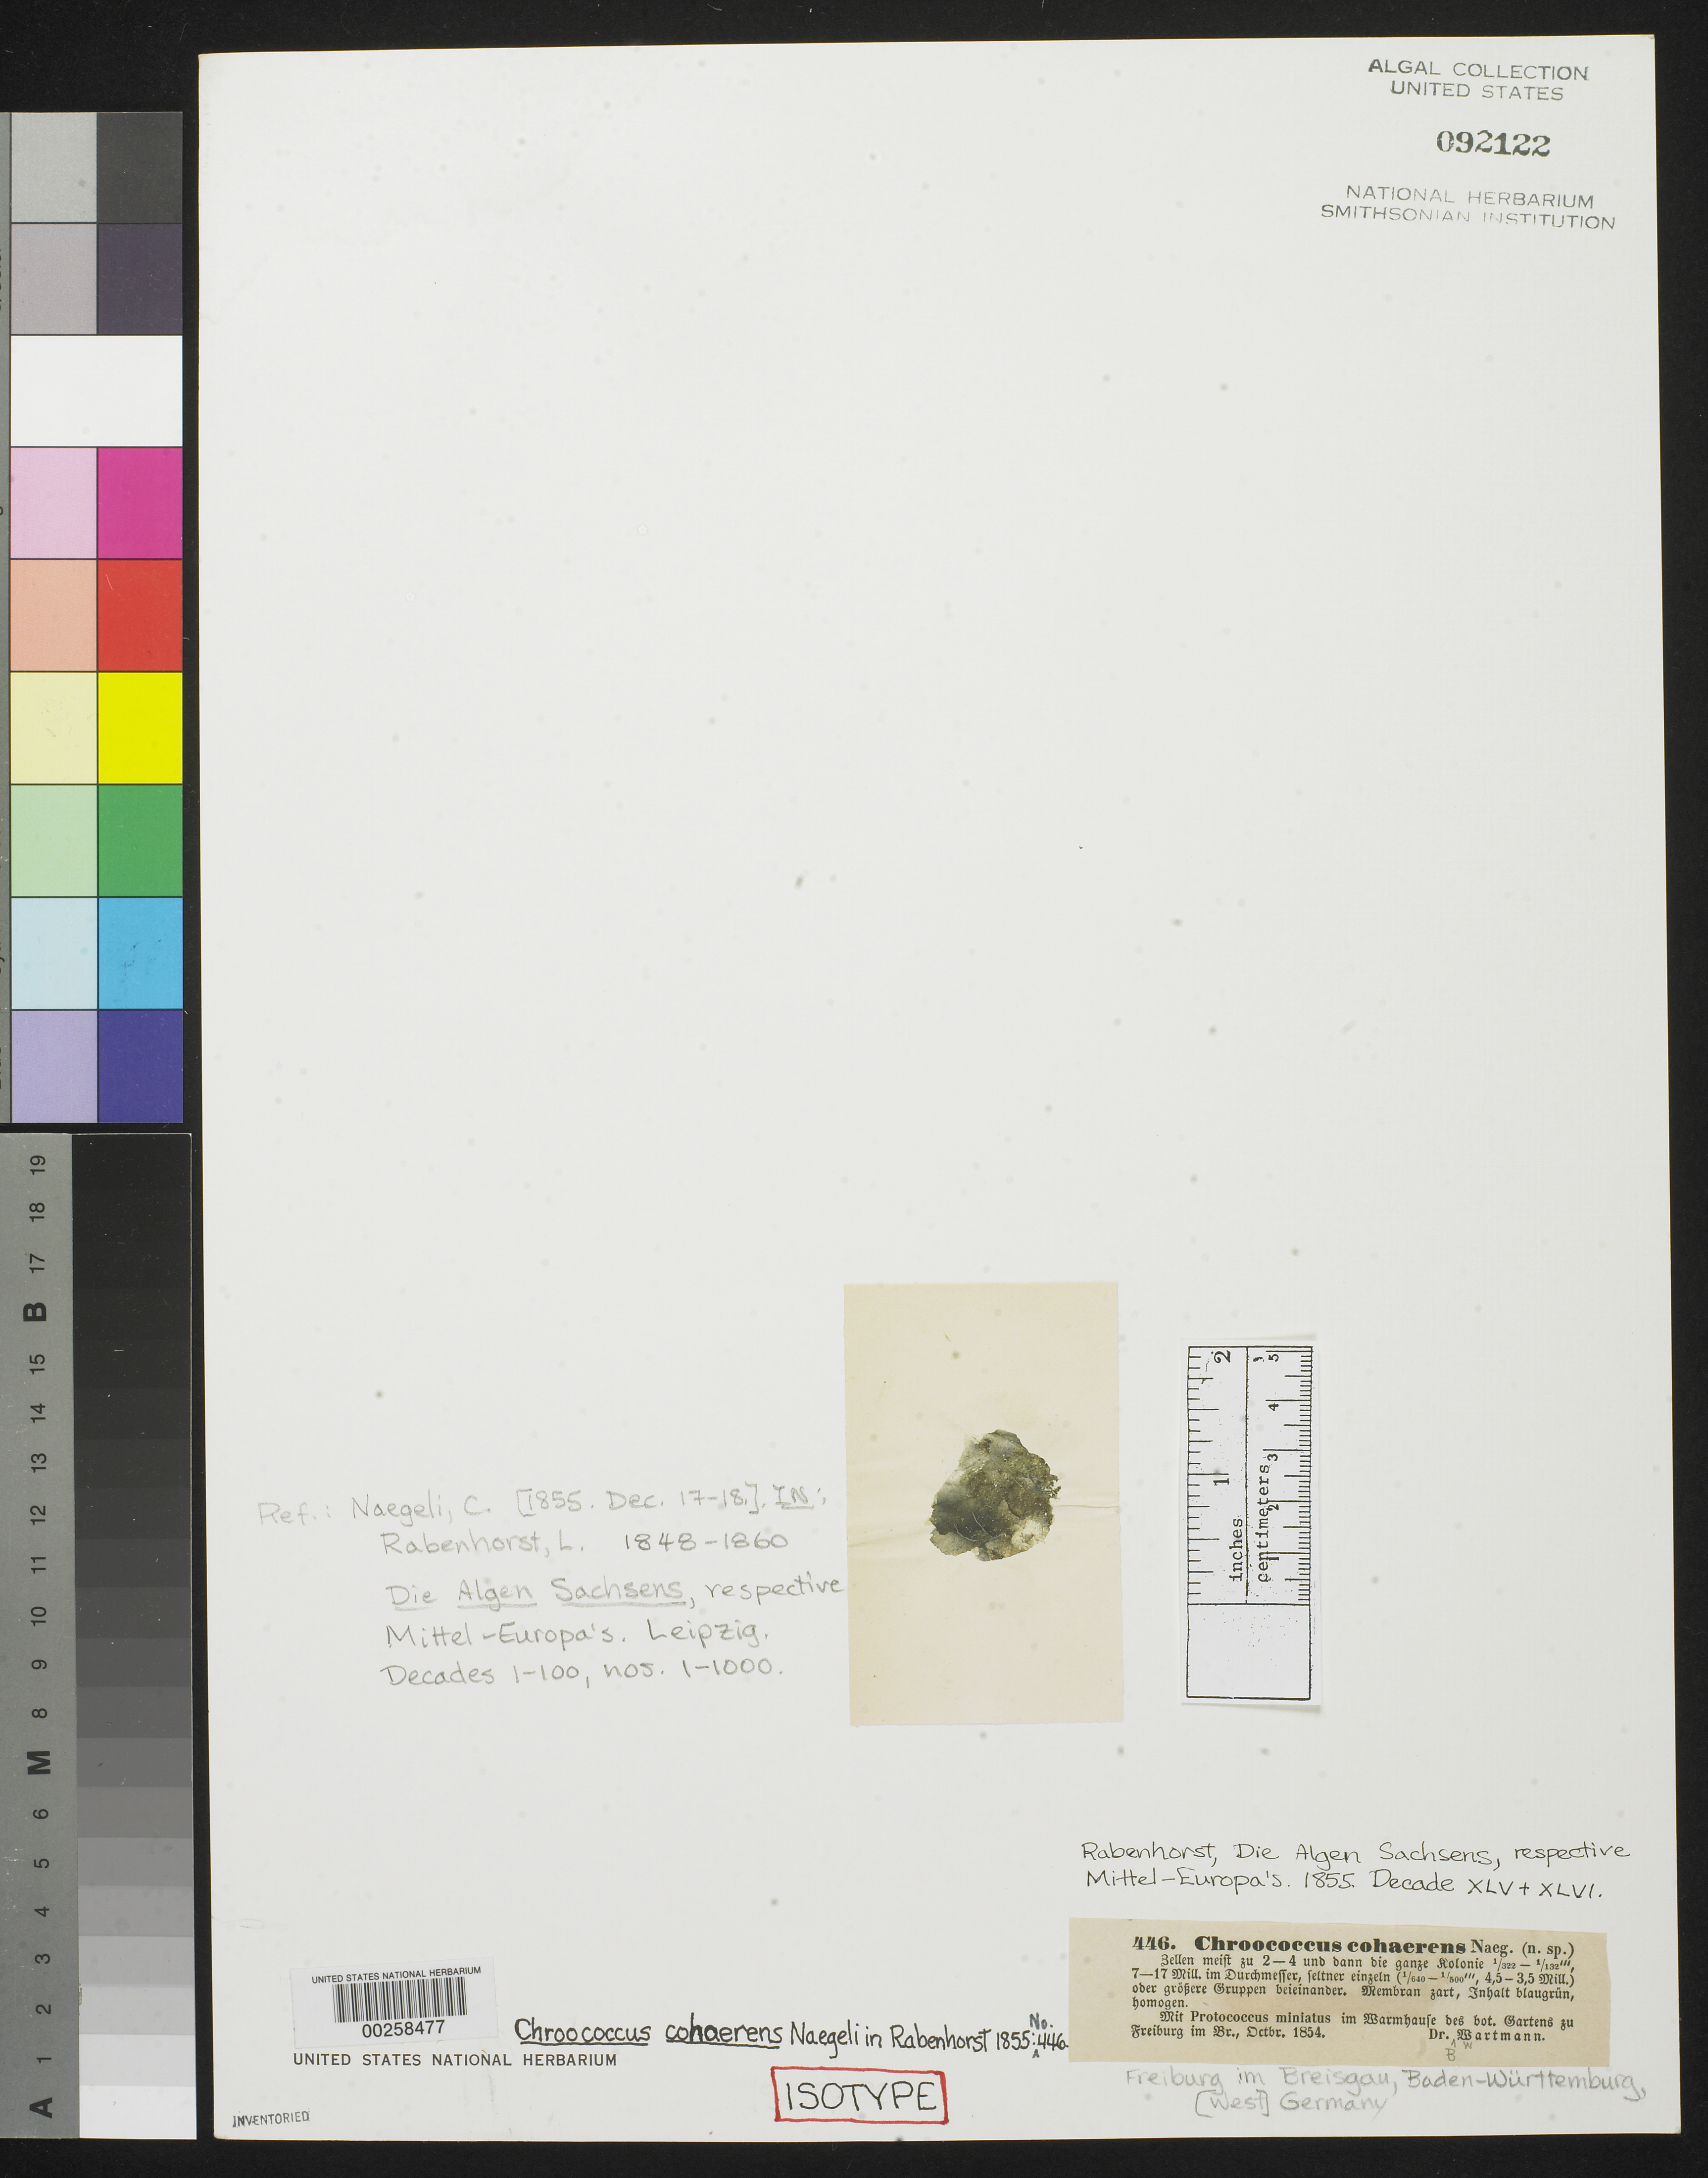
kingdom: Bacteria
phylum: Cyanobacteria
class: Cyanobacteriia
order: Cyanobacteriales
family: Microcystaceae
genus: Chroococcus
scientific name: Chroococcus cohaerens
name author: Näg. in Rabenh.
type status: Isotype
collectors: F. Wartmann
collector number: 446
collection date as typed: Oct 1854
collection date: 1854-10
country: Germany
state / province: Baden-Wurttemberg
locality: Freiburg im Breisgau.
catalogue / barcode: US 92122